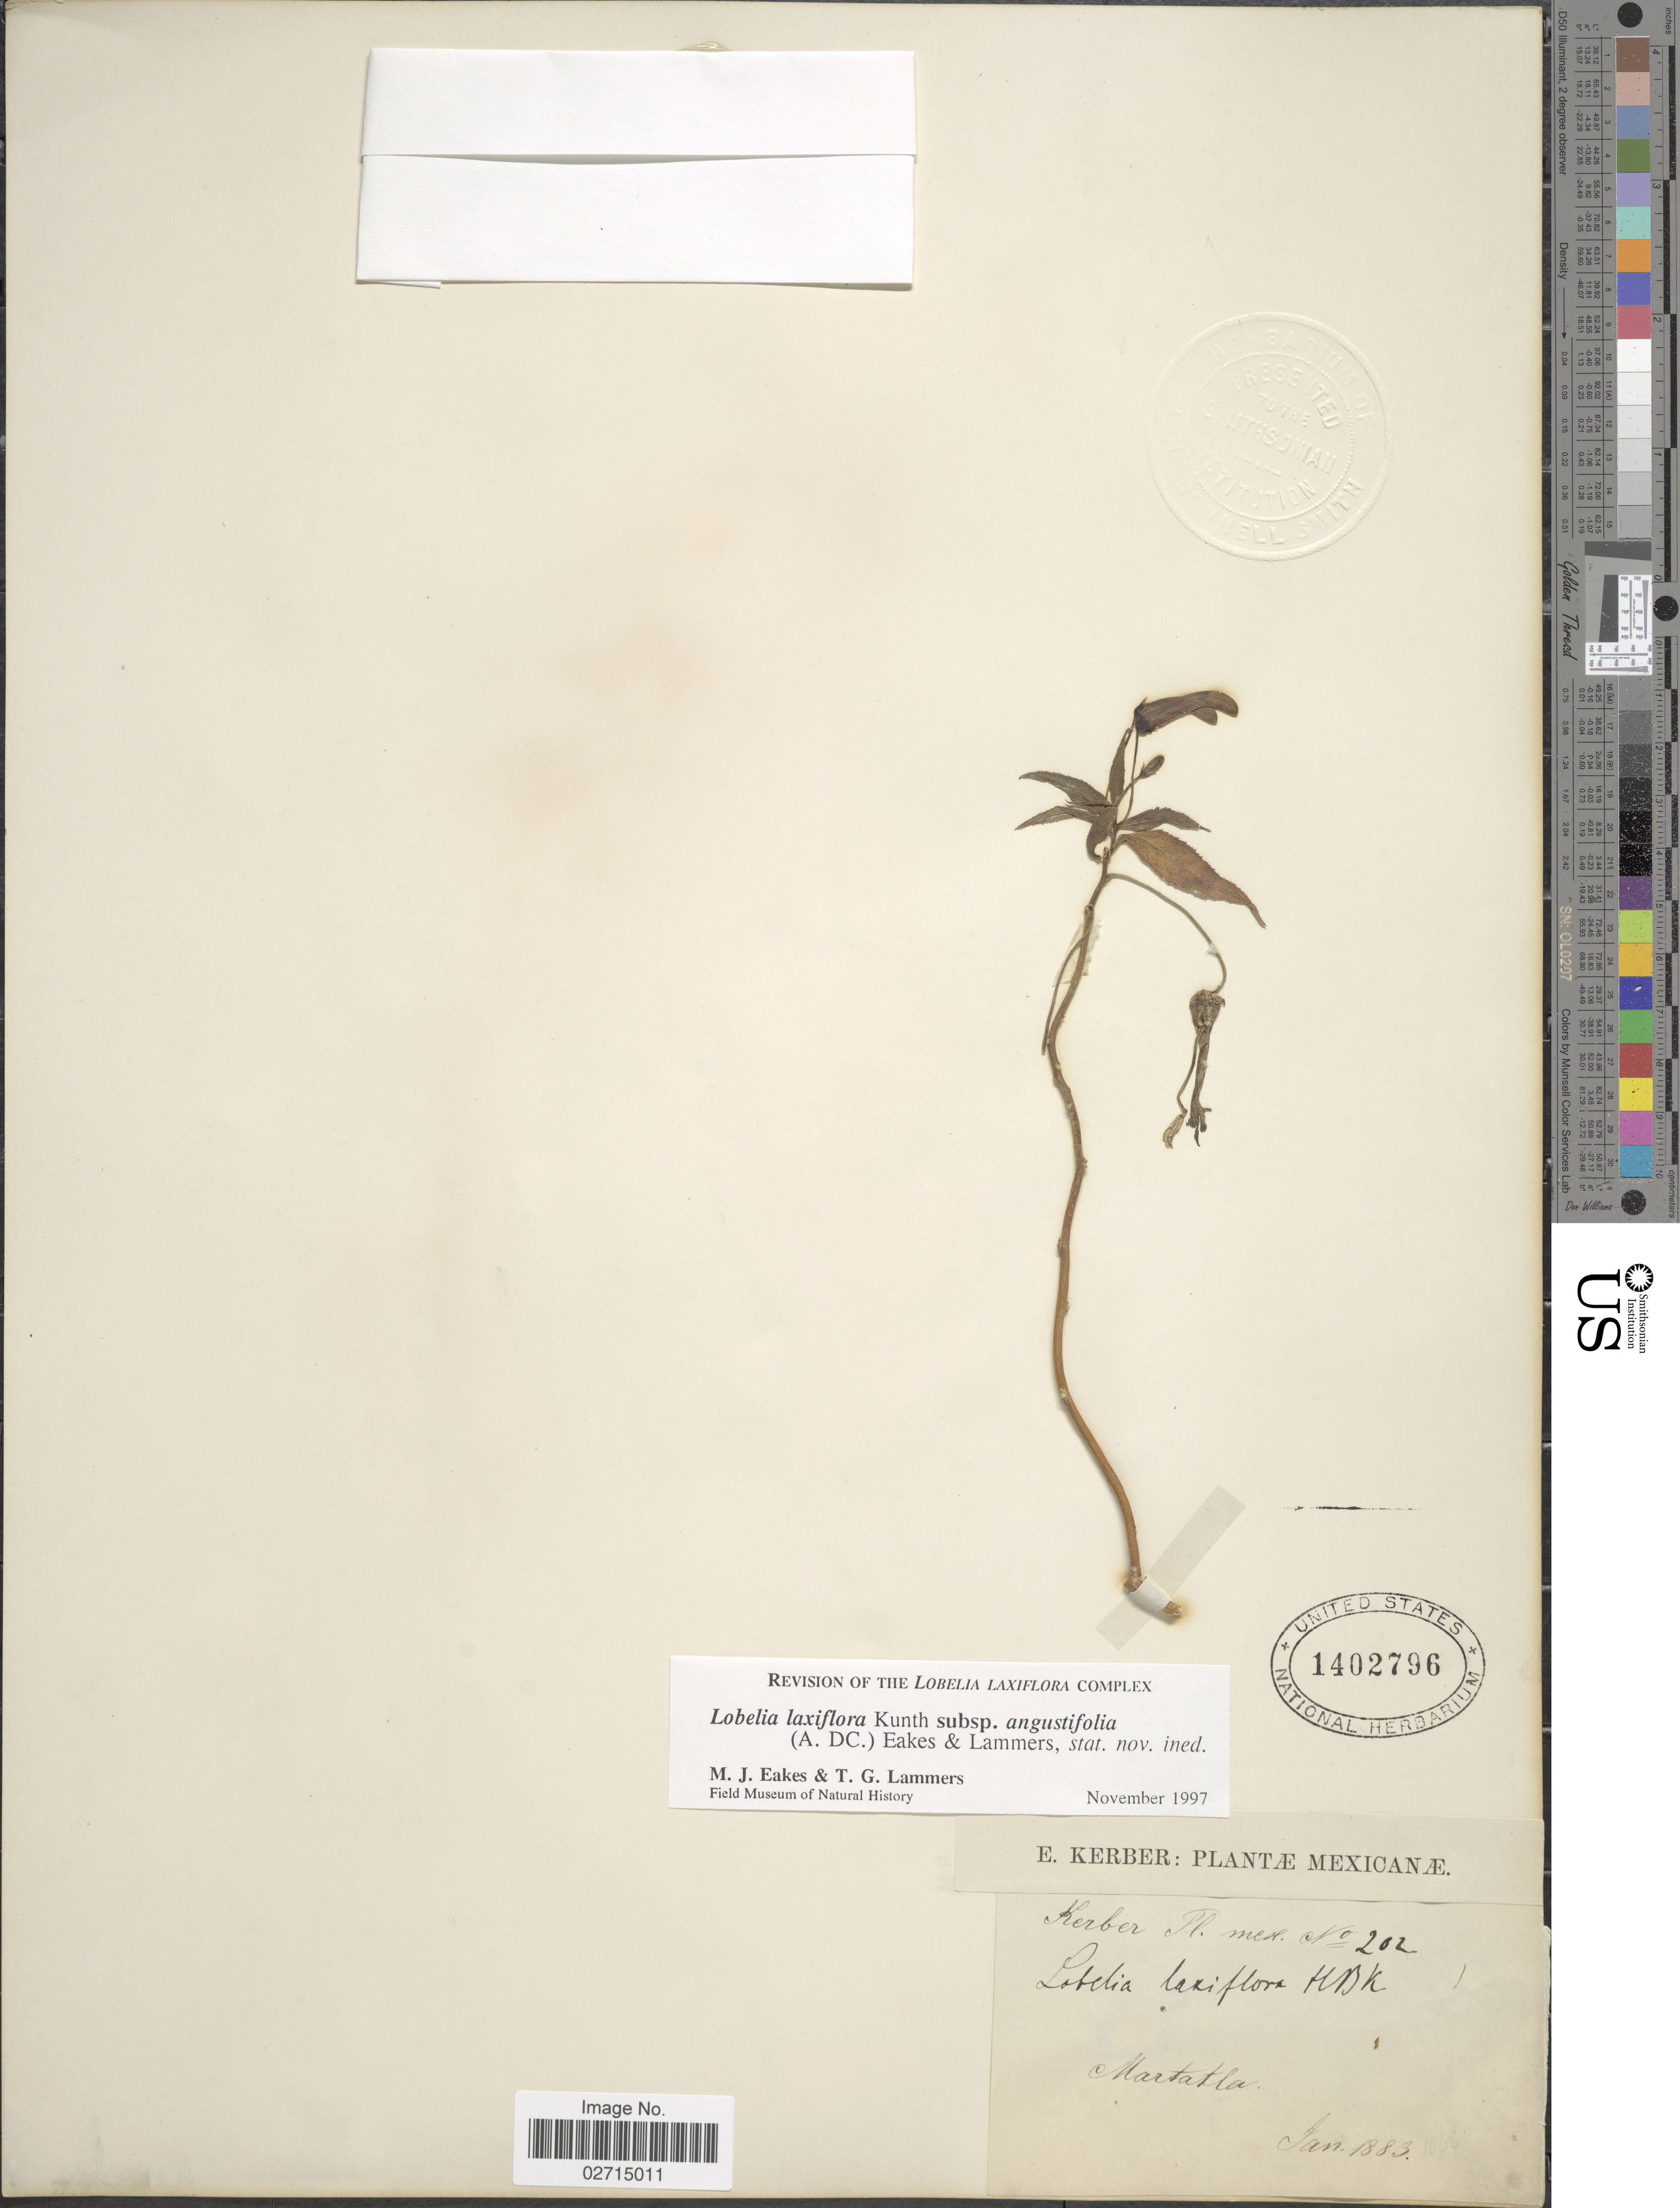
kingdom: Plantae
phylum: Tracheophyta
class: Magnoliopsida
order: Asterales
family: Campanulaceae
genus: Leptocodon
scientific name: Leptocodon laxiflora var. angustifolia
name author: A. DC.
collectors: E. Kerber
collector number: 202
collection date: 1883-01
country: Mexico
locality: Martatla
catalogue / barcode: US 1402796